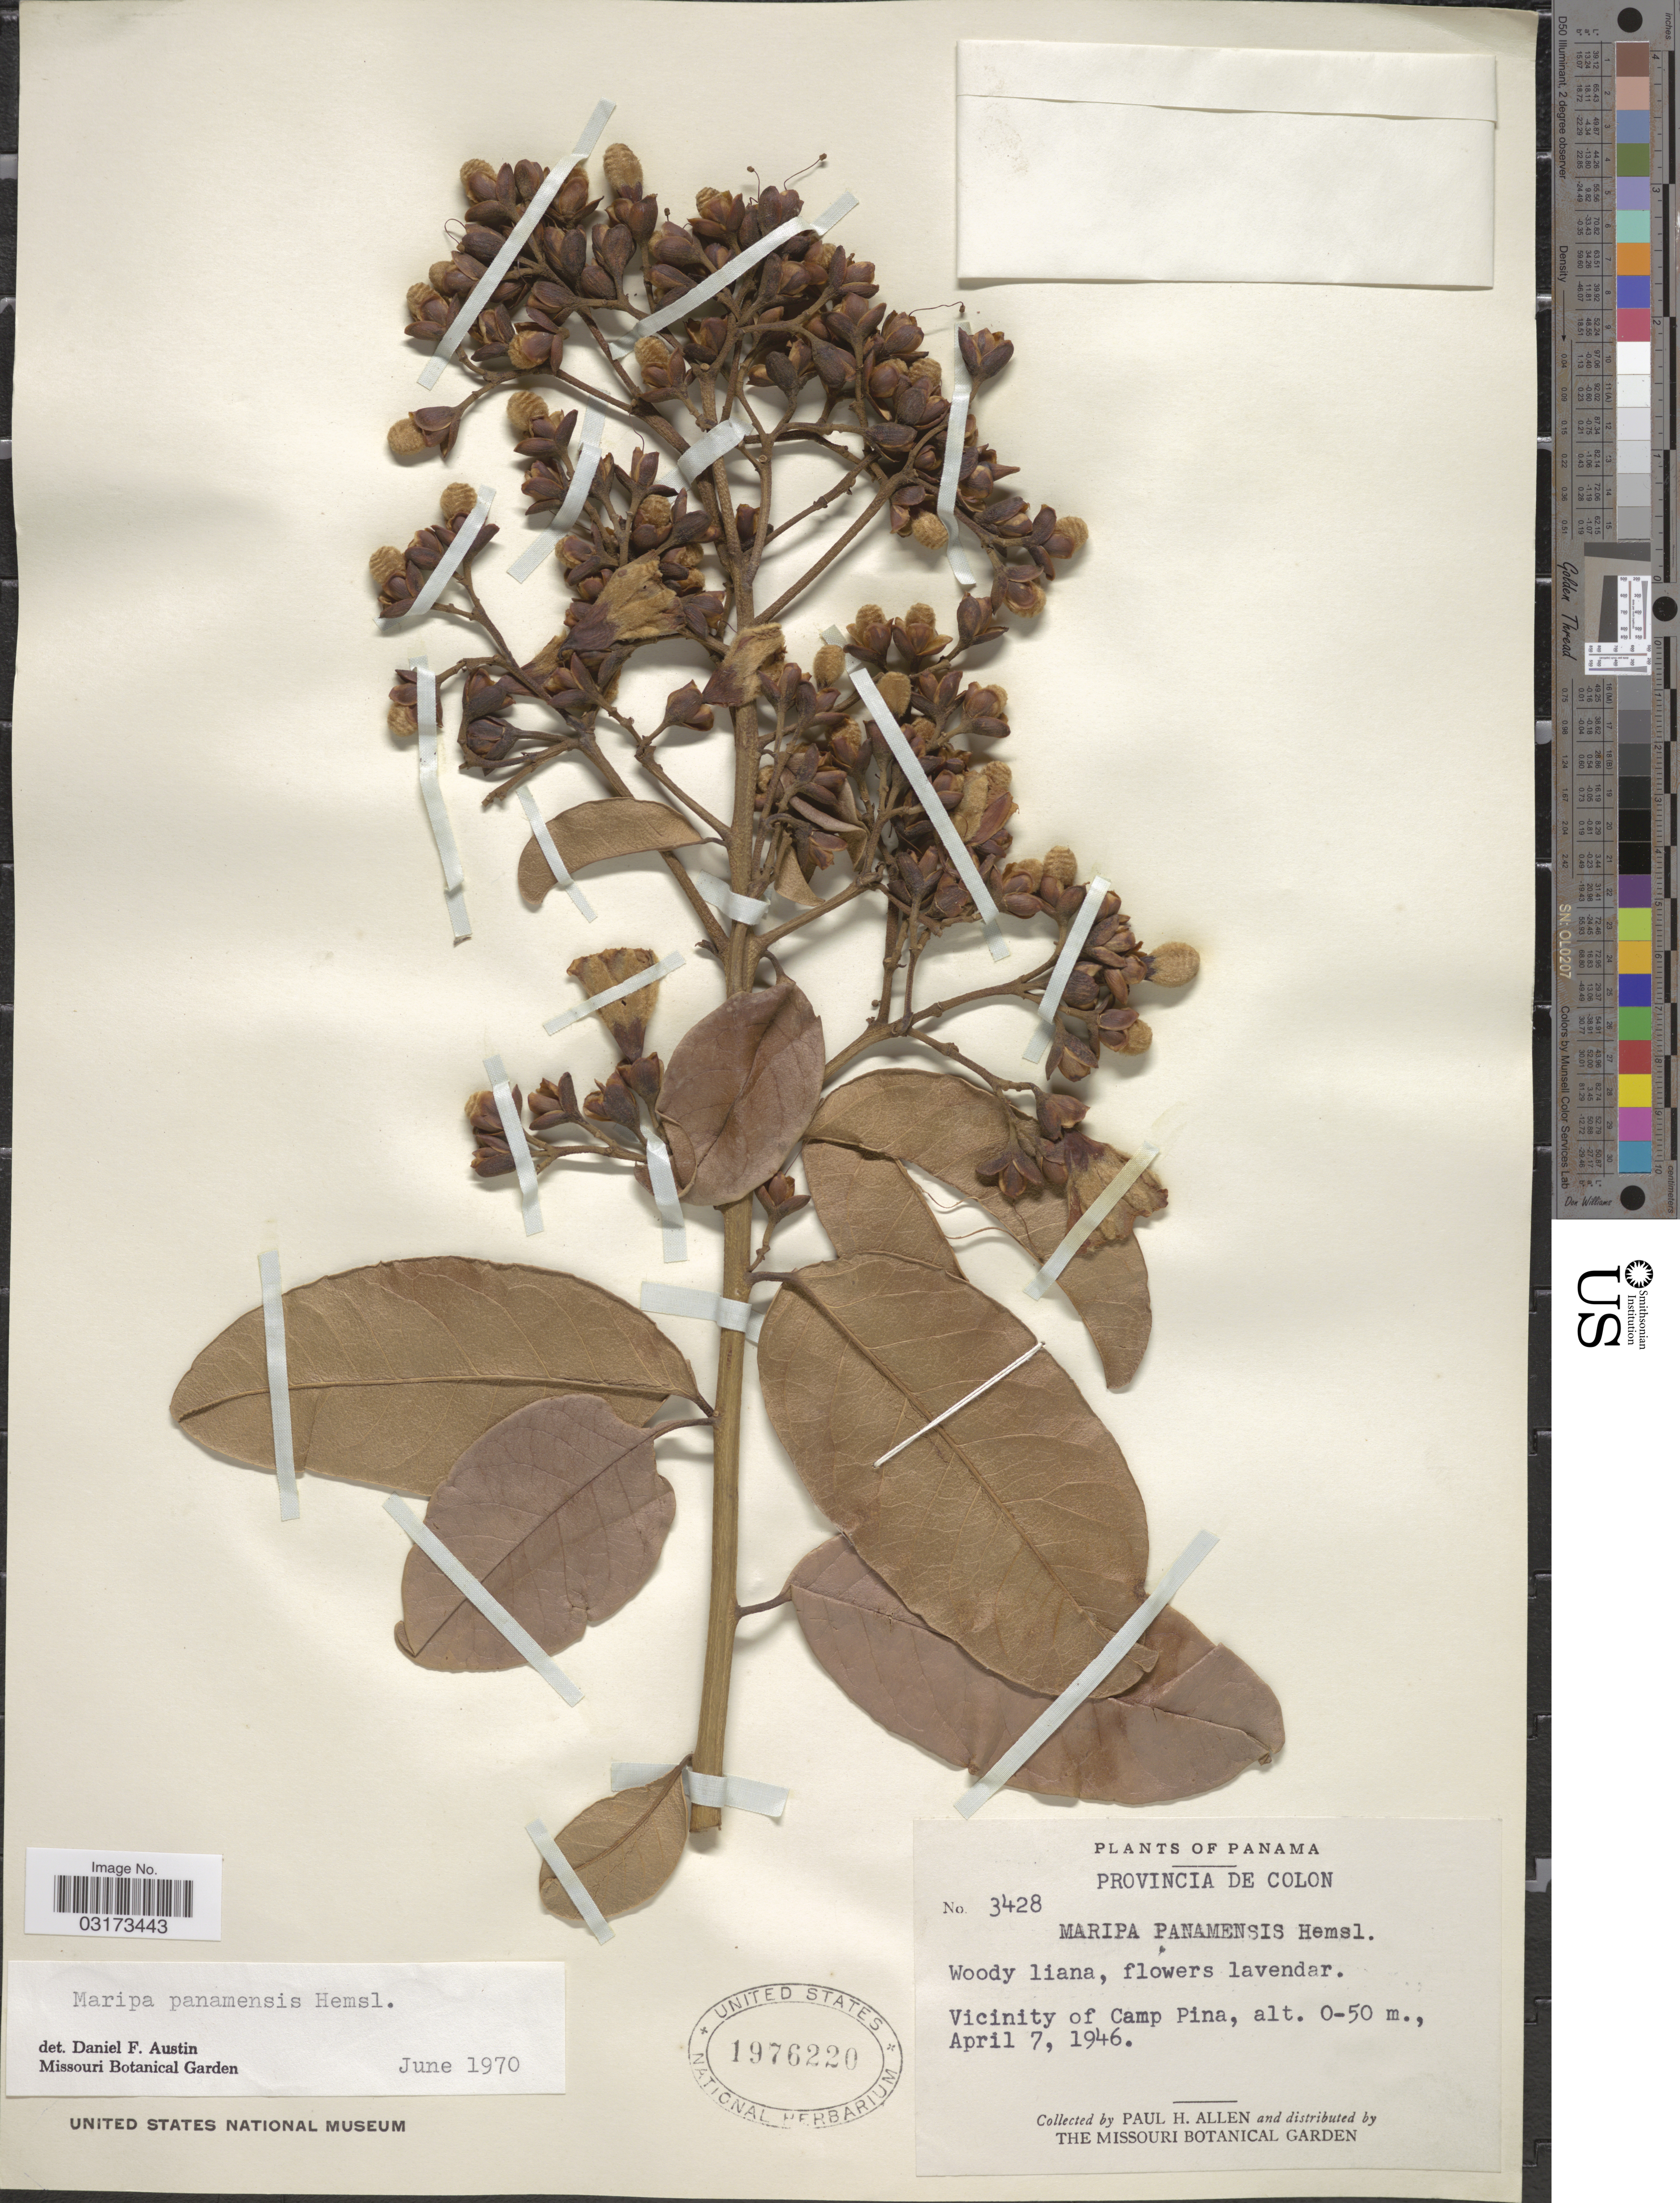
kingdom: Plantae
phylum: Tracheophyta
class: Magnoliopsida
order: Solanales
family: Convolvulaceae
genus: Maripa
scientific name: Maripa panamensis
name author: Hemsl.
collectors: P. H. Allen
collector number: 3428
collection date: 1946-04-07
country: Panama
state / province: Colón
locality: Vicinity of Camp Pina.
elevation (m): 0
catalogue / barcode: US 1976220